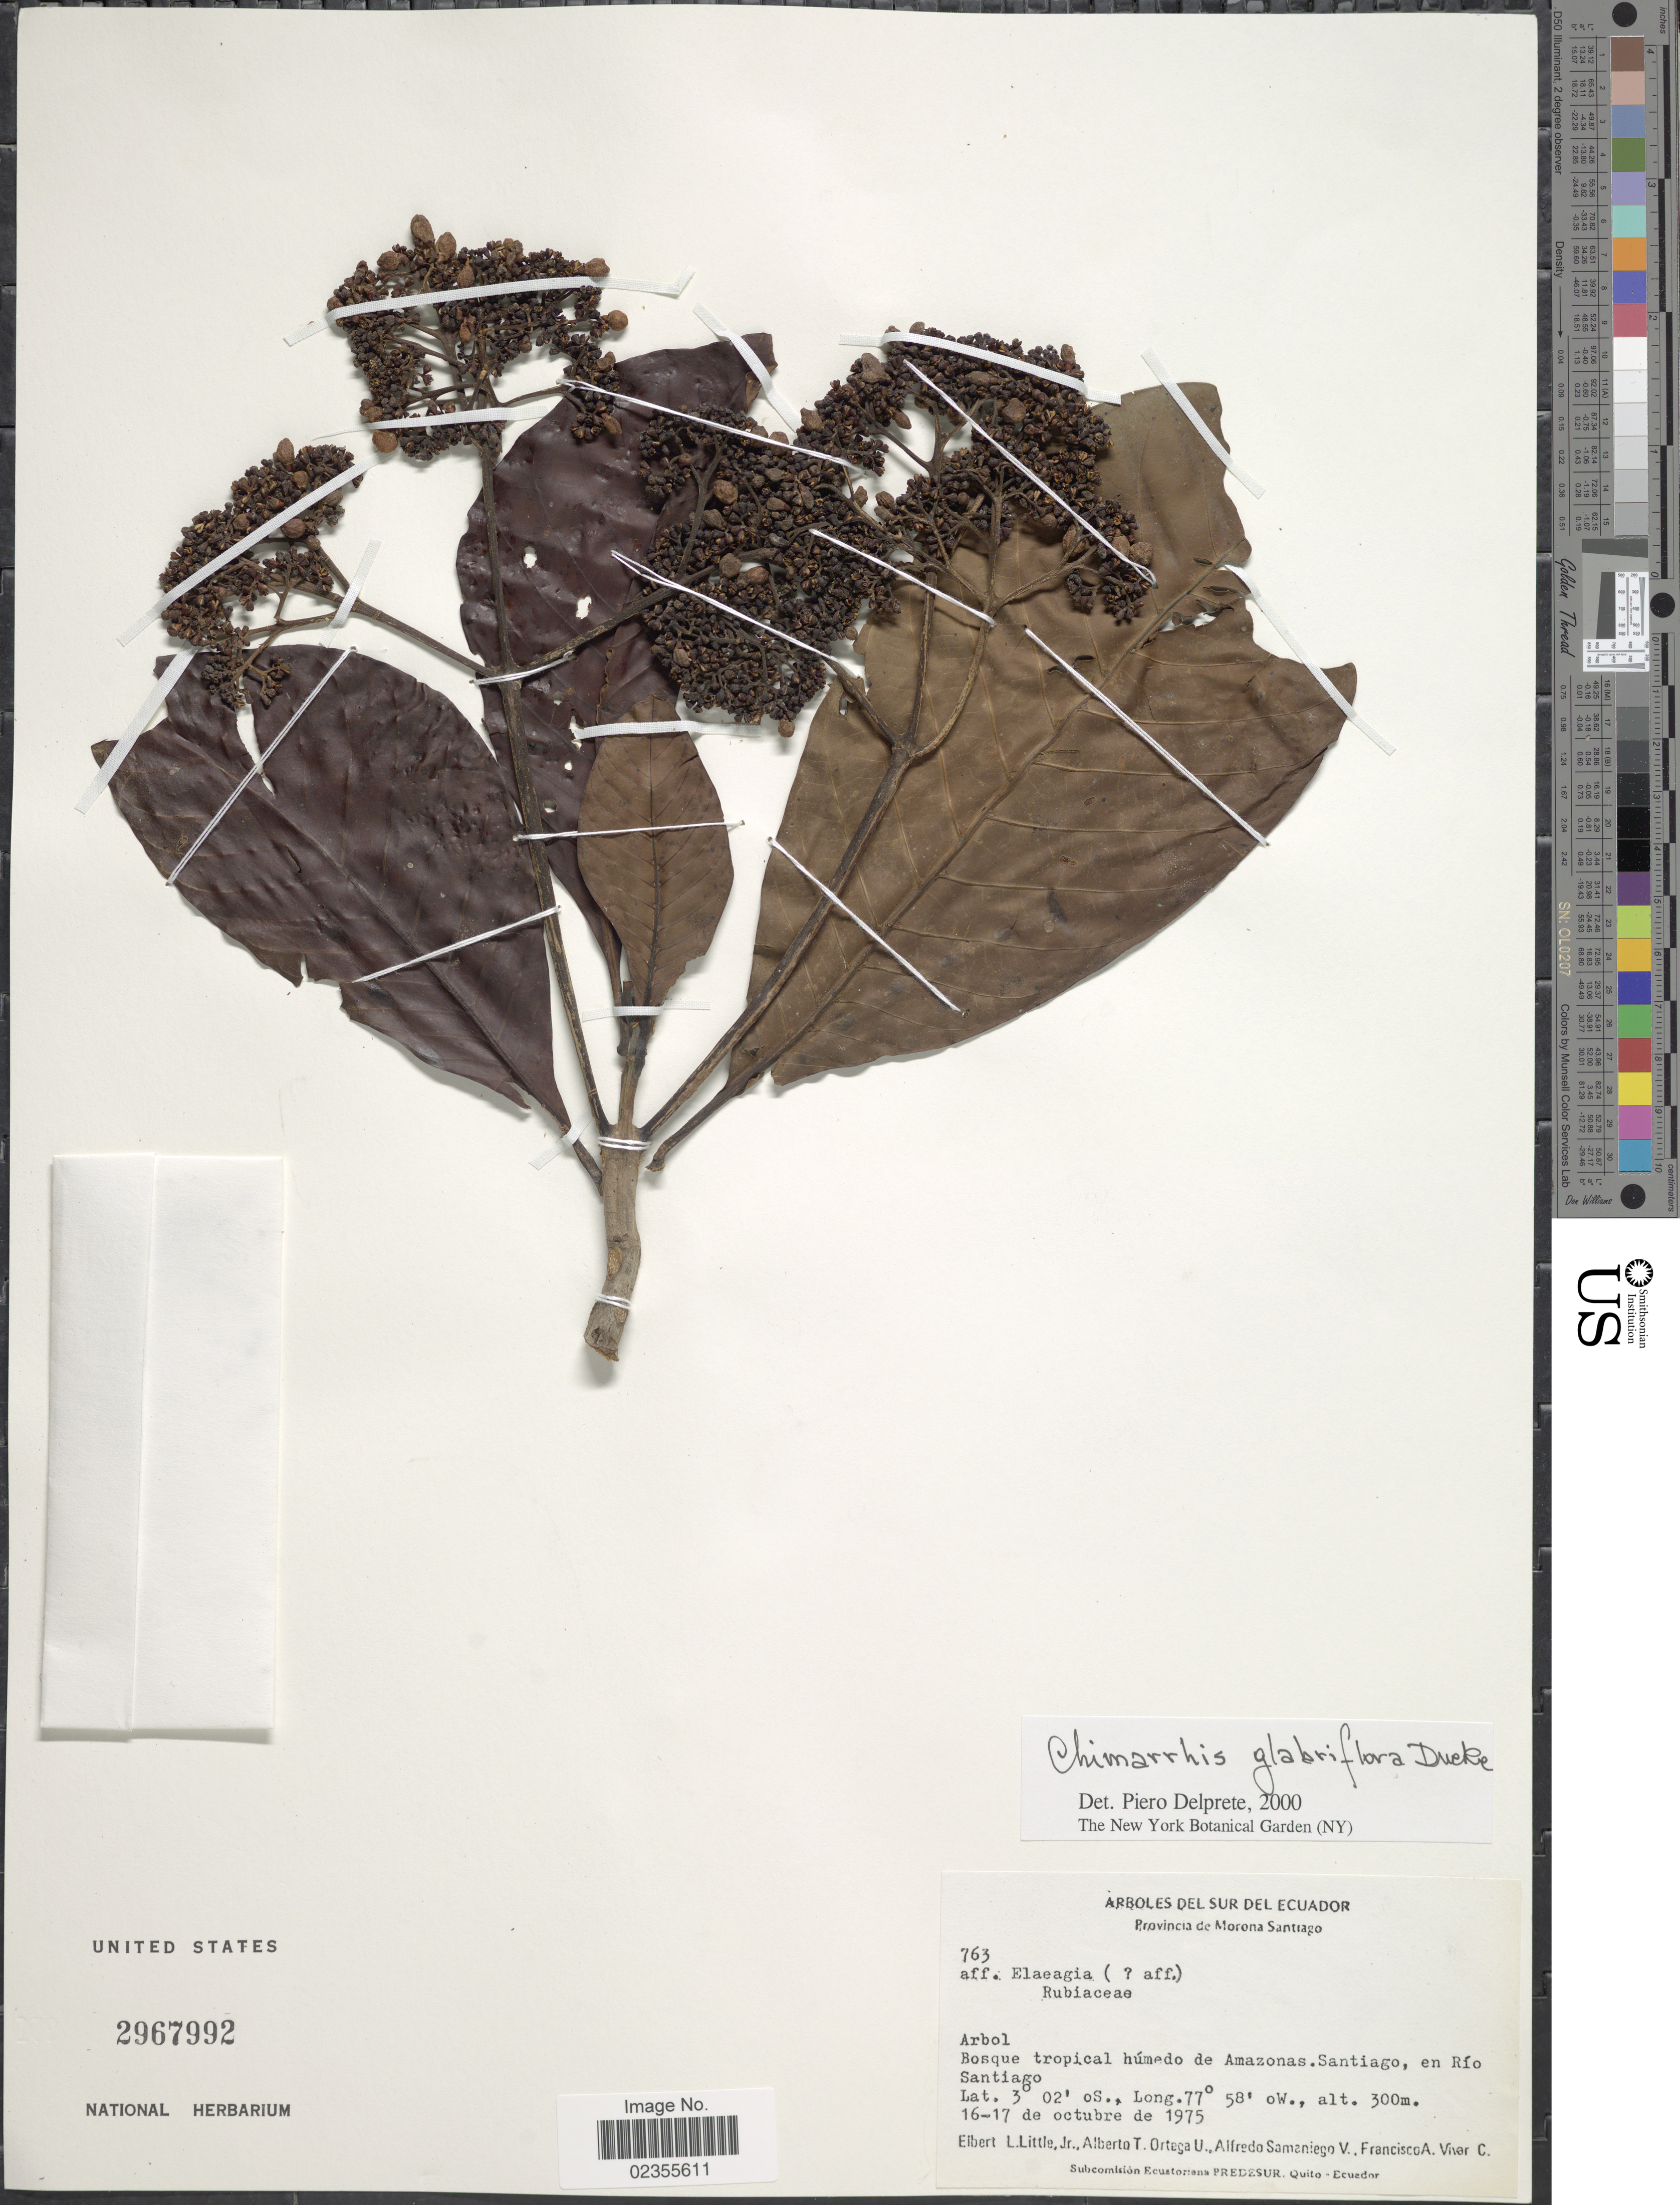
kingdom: Plantae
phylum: Tracheophyta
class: Magnoliopsida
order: Gentianales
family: Rubiaceae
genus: Chimarrhis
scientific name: Chimarrhis glabriflora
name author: Ducke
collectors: E. L. Little, A. T. Ortega U., A. V. Samaniego & F. A. Vivar C.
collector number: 763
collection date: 1975-10-16/1975-10-17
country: Ecuador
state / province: Morona-Santiago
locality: Bosque tropical humedo de Amazonas. Santiago , en Rio Santiago, Sur del Ecuador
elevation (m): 300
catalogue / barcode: US 2967992